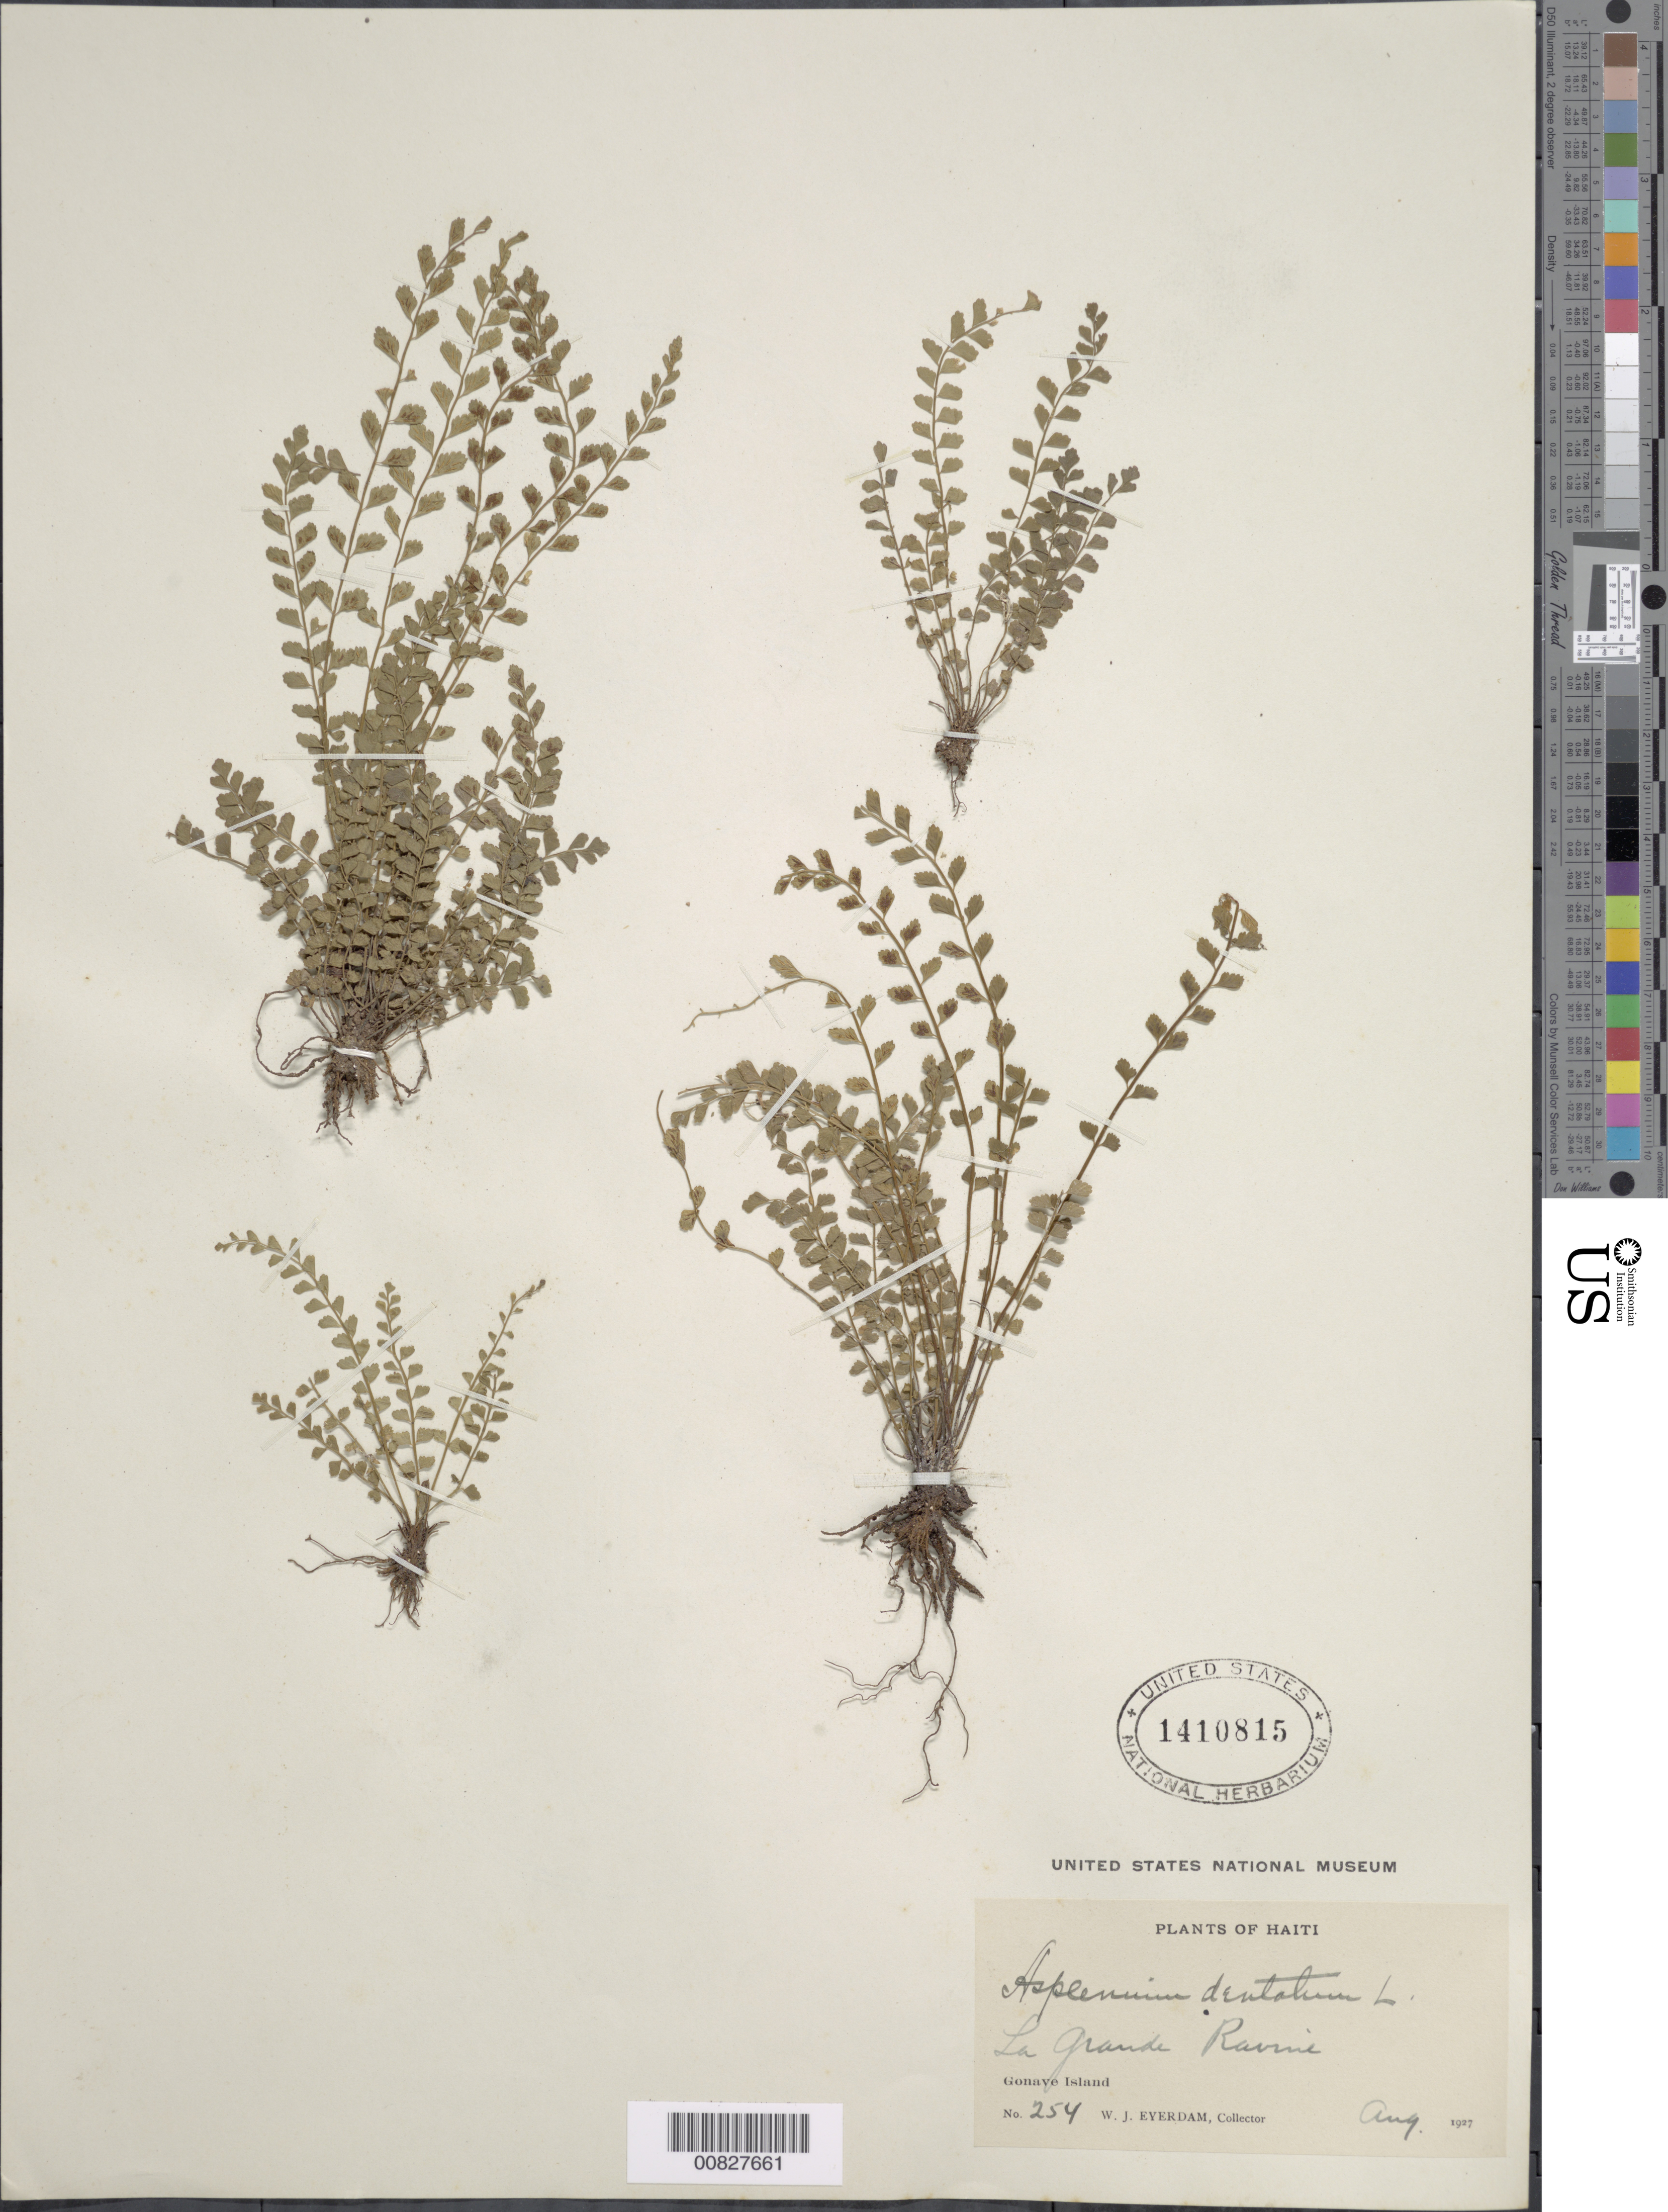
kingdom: Plantae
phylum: Tracheophyta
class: Polypodiopsida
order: Polypodiales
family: Aspleniaceae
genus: Asplenium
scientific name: Asplenium trichomanes-dentatum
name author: L.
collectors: W. J. Eyerdam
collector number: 254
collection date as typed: Aug 1927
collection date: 1927-08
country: Haiti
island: Hispaniola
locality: Gonave Island, La Grande Ravine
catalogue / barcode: US 1410815